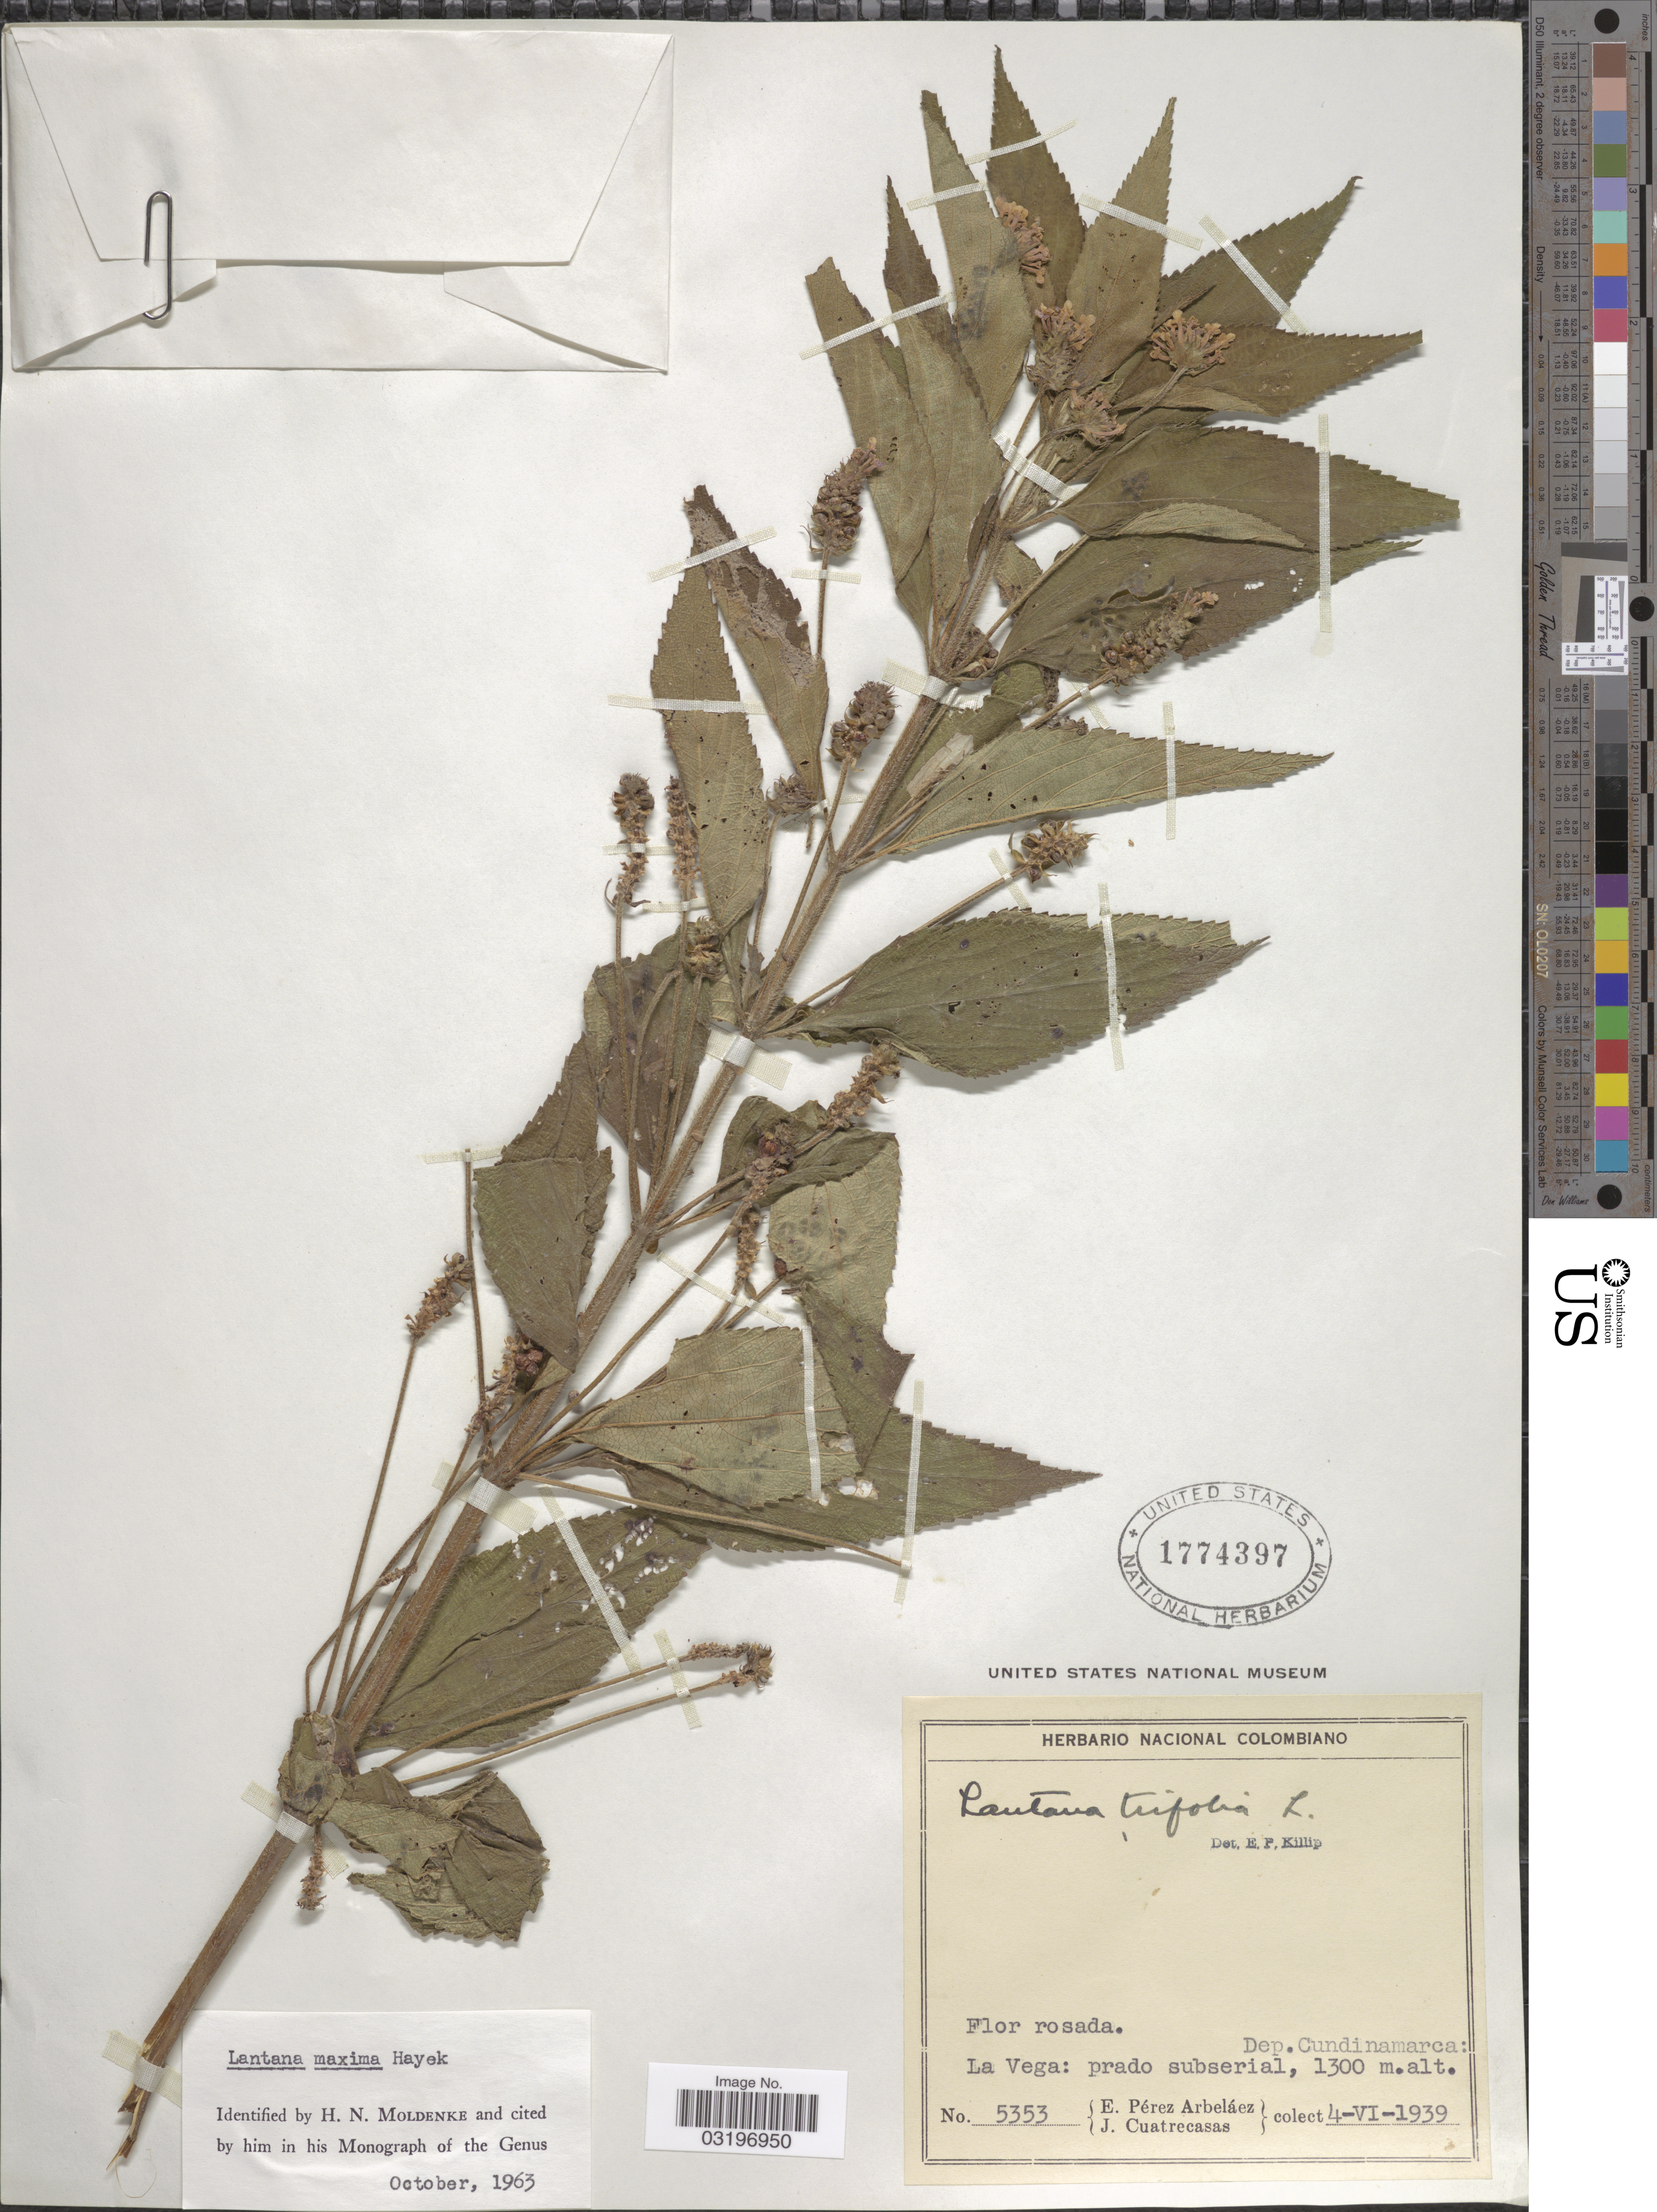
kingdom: Plantae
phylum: Tracheophyta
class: Magnoliopsida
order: Lamiales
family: Verbenaceae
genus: Lantana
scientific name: Lantana maxima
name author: Hayek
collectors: E. Pérez Arbeláez & J. Cuatrecasas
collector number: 5353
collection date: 1939-06-04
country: Colombia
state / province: Cundinamarca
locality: Dep. Cundinamarca: La Vega.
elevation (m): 1300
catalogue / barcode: US 1774397